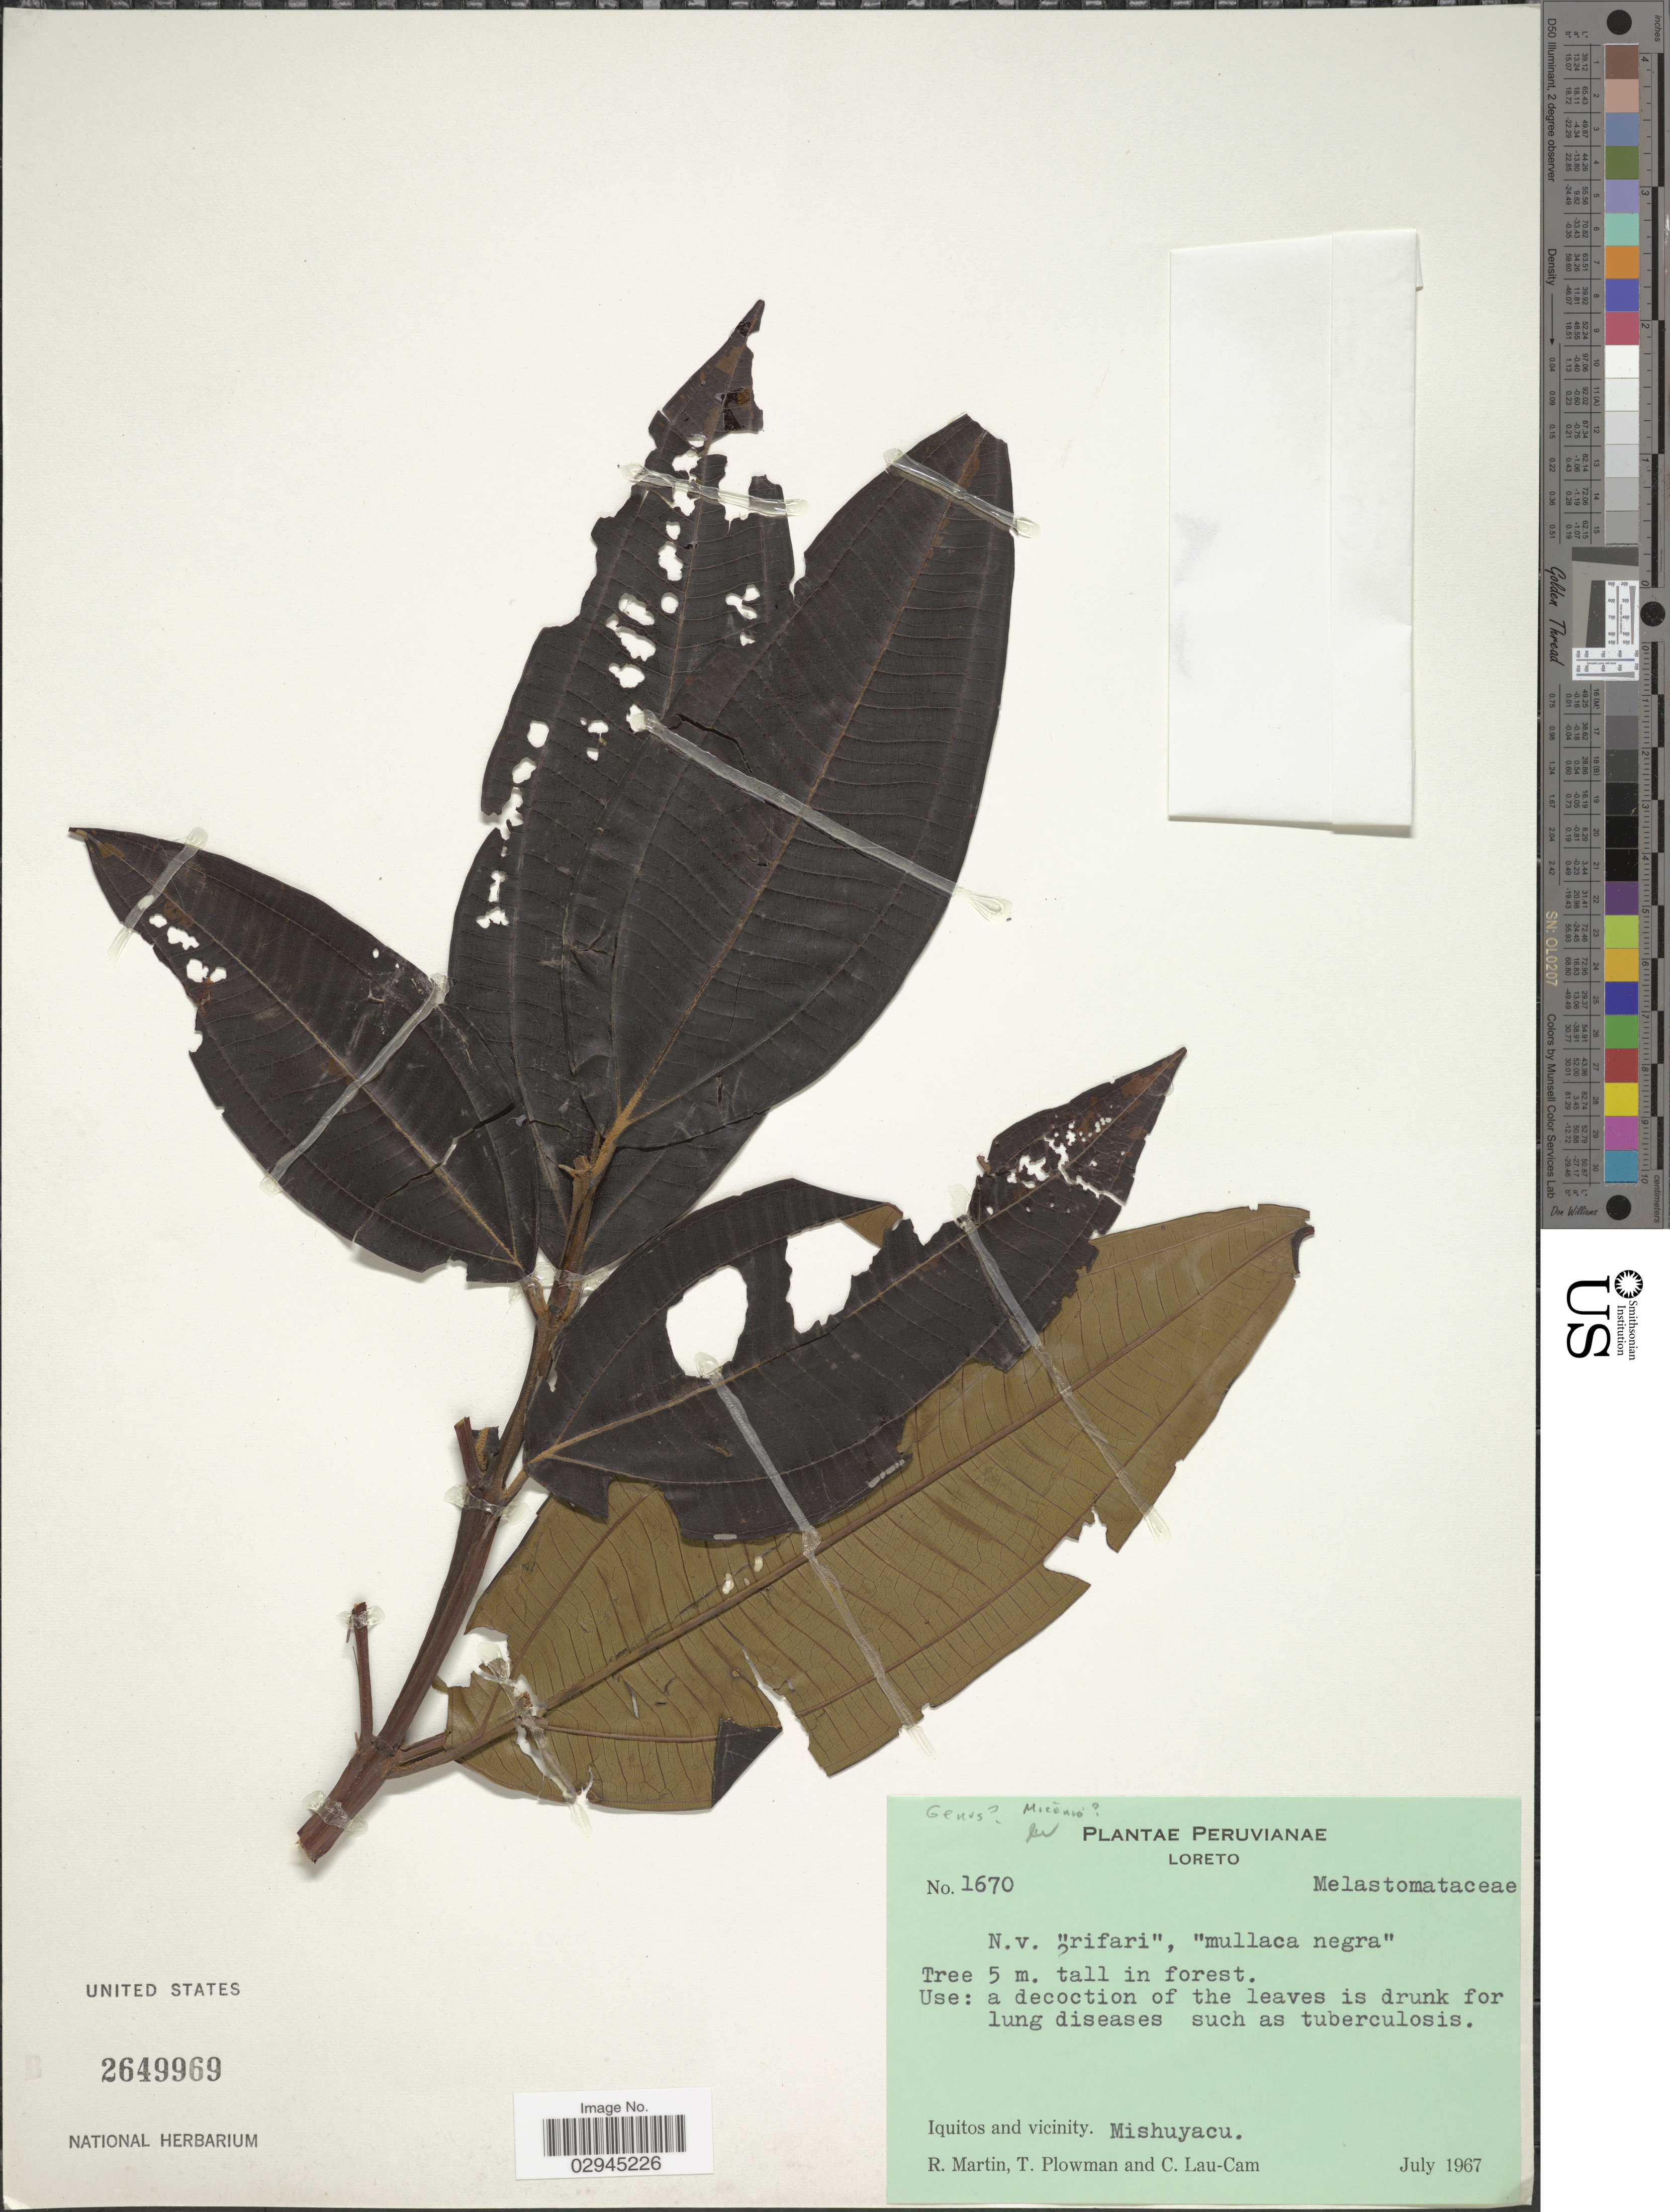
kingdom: Plantae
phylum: Tracheophyta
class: Magnoliopsida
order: Myrtales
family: Melastomataceae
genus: Miconia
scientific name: Miconia sp.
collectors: R. Martin, T. Plowman & C. Lau-Cam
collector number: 1670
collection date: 1967-07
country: Peru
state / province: Loreto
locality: Liquitos and vicinity: Mishuyacu.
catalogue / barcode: US 2649969